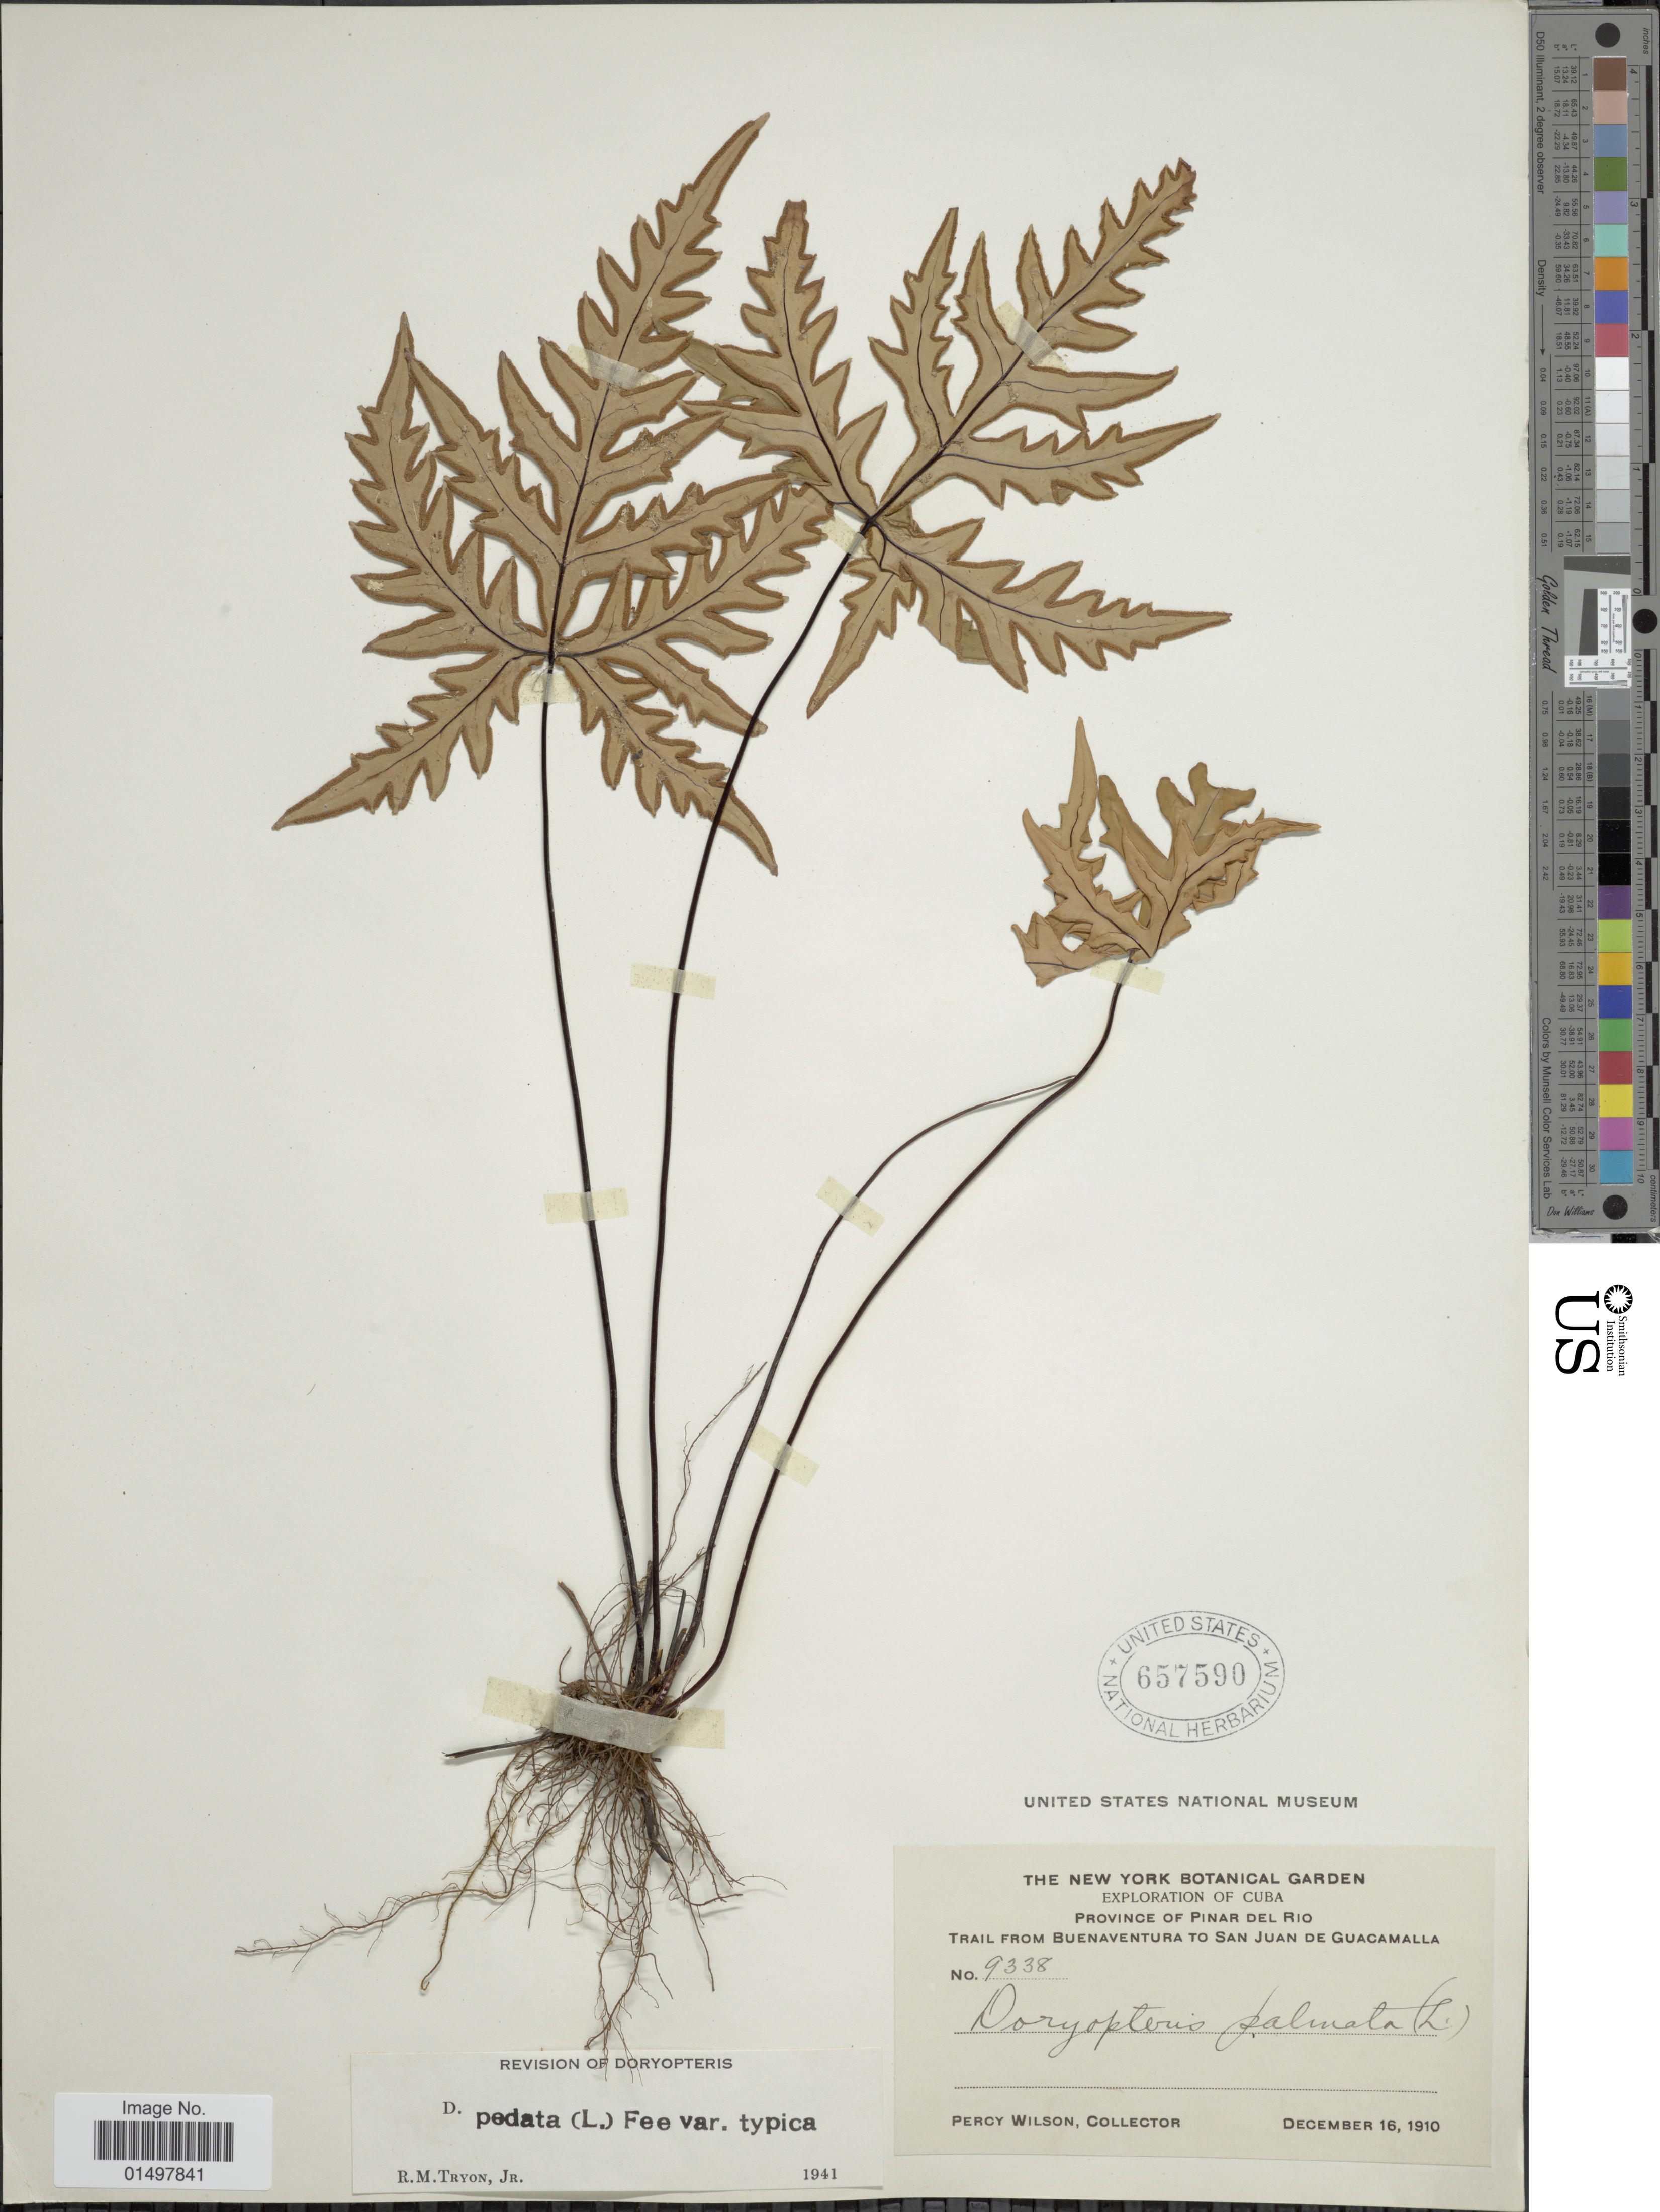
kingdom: Plantae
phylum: Tracheophyta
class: Polypodiopsida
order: Polypodiales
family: Pteridaceae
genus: Doryopteris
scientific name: Doryopteris pedata var. typica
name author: (L.) Fée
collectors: P. Wilson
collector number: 9338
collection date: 1910-12-16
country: Cuba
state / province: Pinar del Río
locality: Province of Pinar del Rio. Trail from Buenaventura to San Juan de Guacamalla.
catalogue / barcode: US 657590